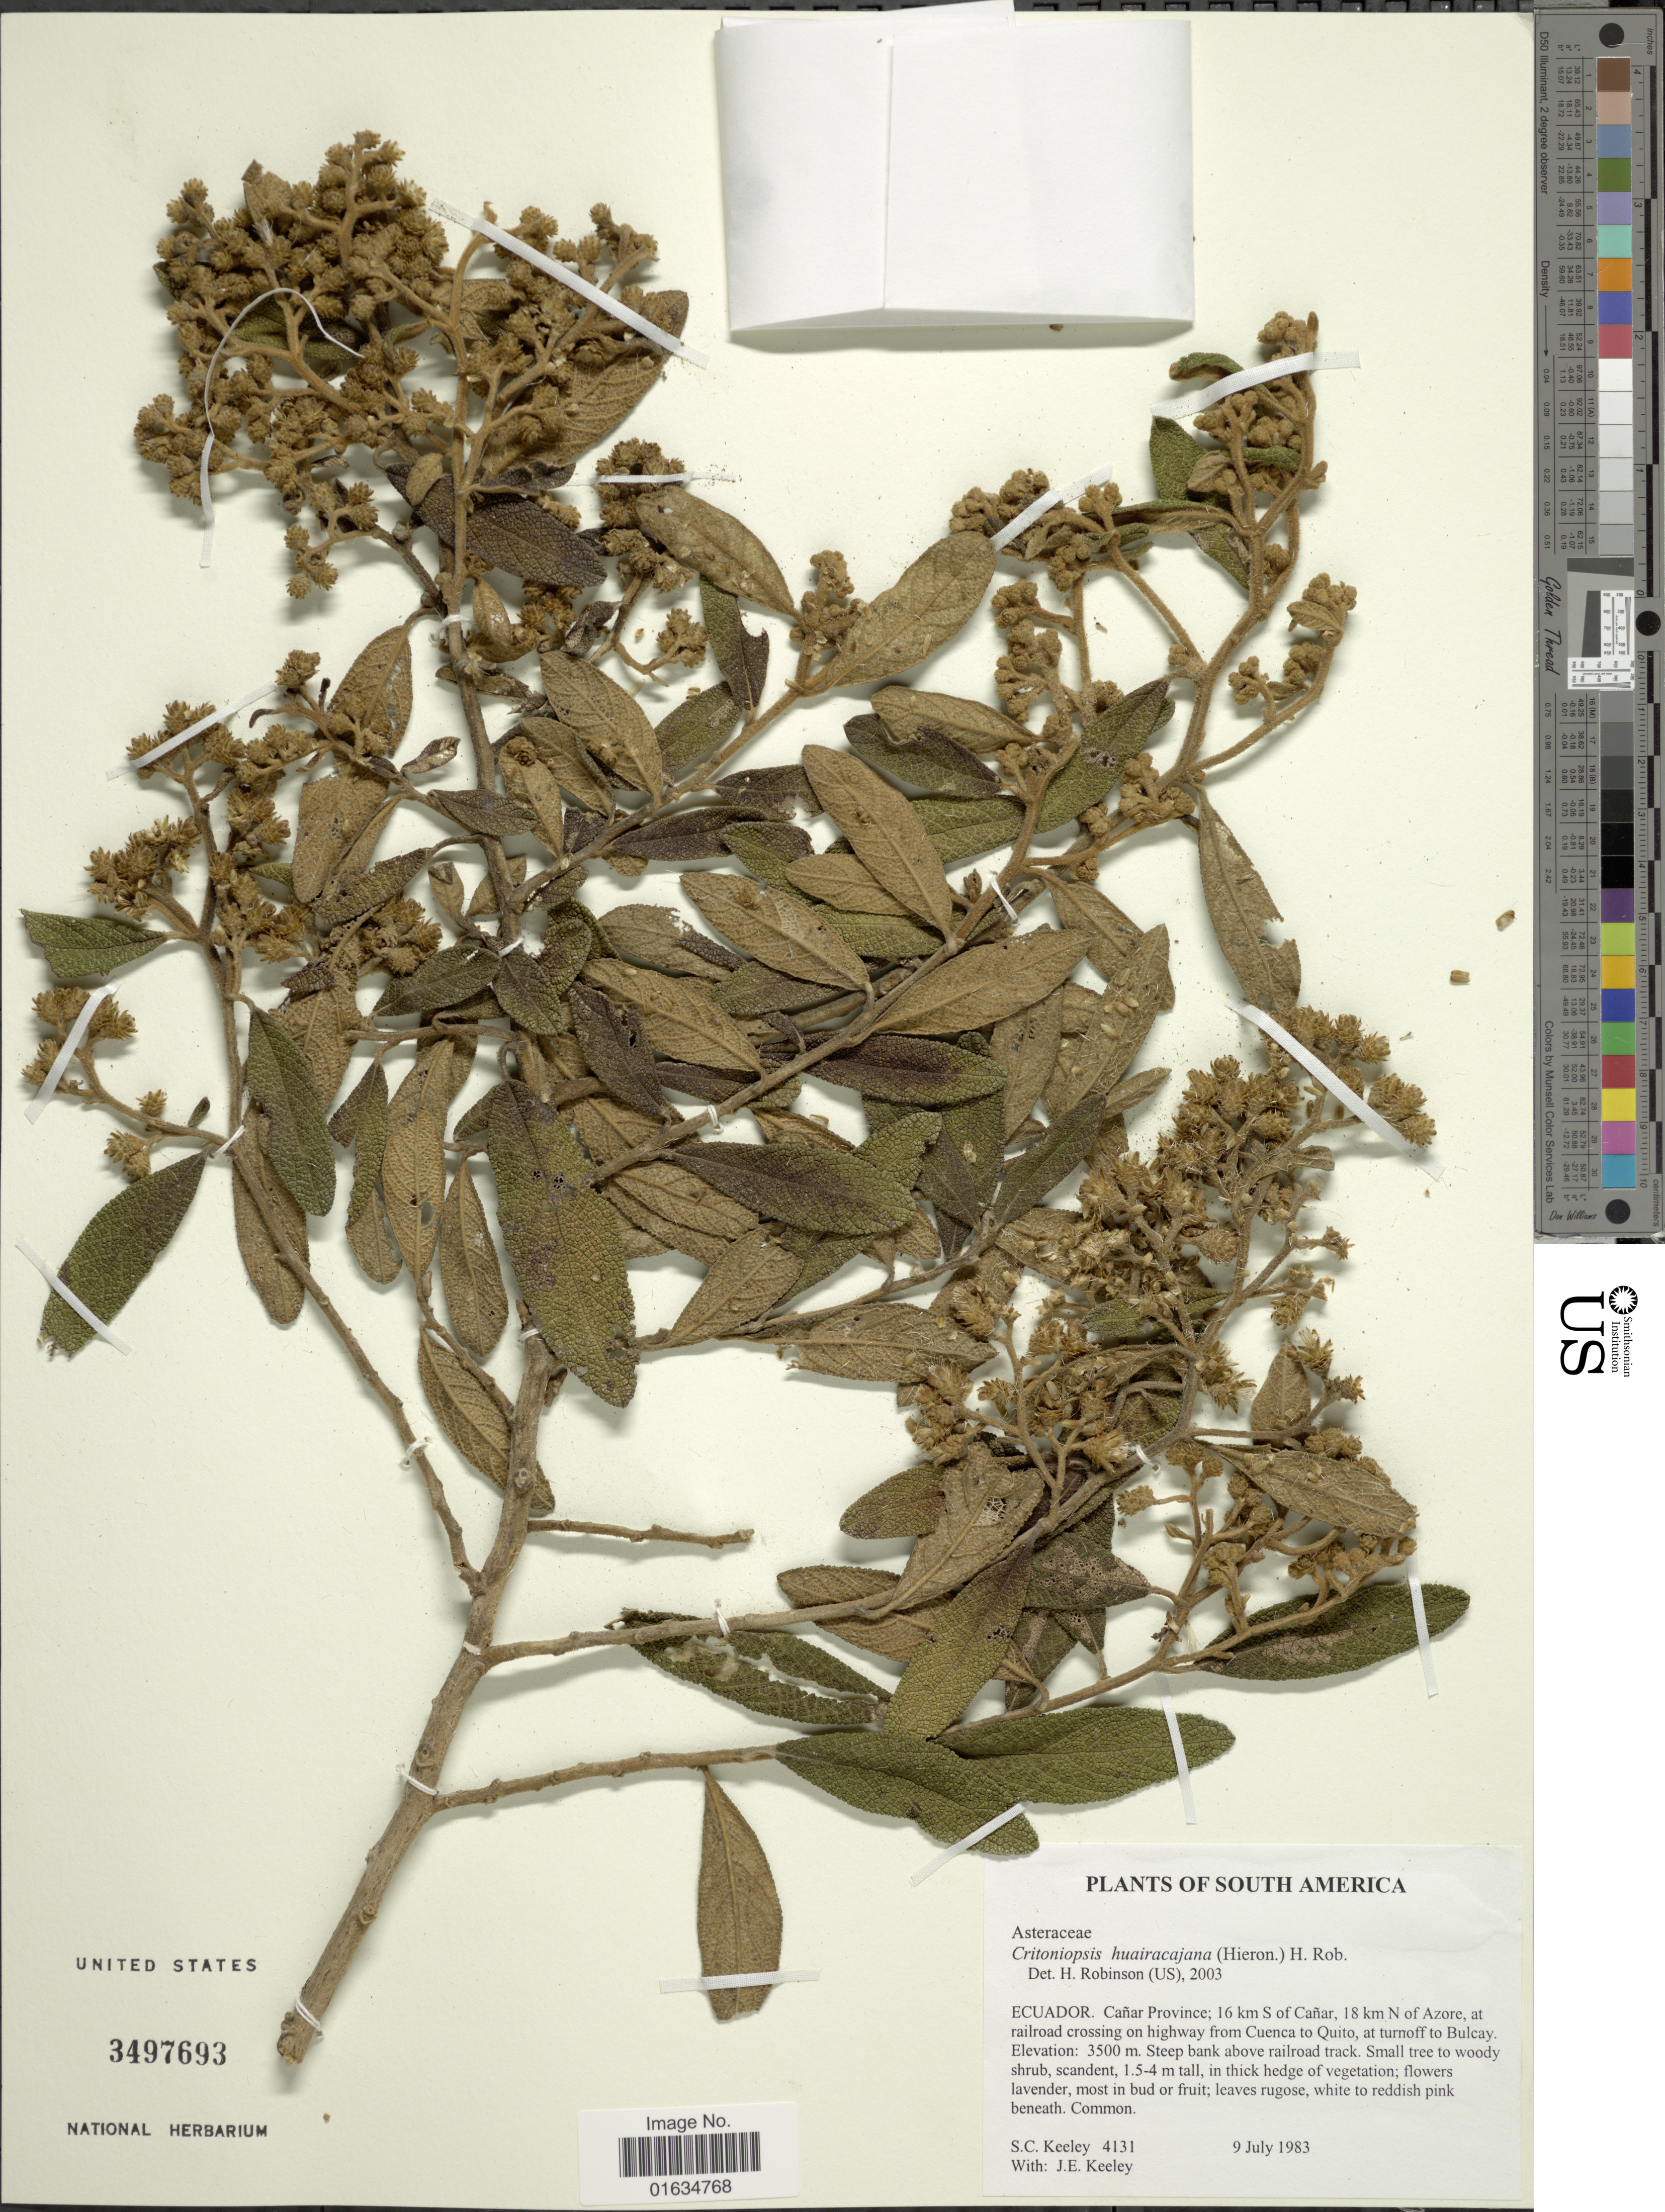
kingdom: Plantae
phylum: Tracheophyta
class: Magnoliopsida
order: Asterales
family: Asteraceae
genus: Critoniopsis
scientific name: Critoniopsis huairacajana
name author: (Hieron.) H. Rob.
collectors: S. C. Keeley & J. E. Keeley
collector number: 4131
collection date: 1983-07-09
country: Ecuador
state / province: Cañar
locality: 16 km S of Cañar, 18 km N of Azore, at railroad crossing on highway from Cuenca to Quito, at turnoff to Bulcay, steep bank above railroad track.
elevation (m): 3500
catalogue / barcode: US 3497693